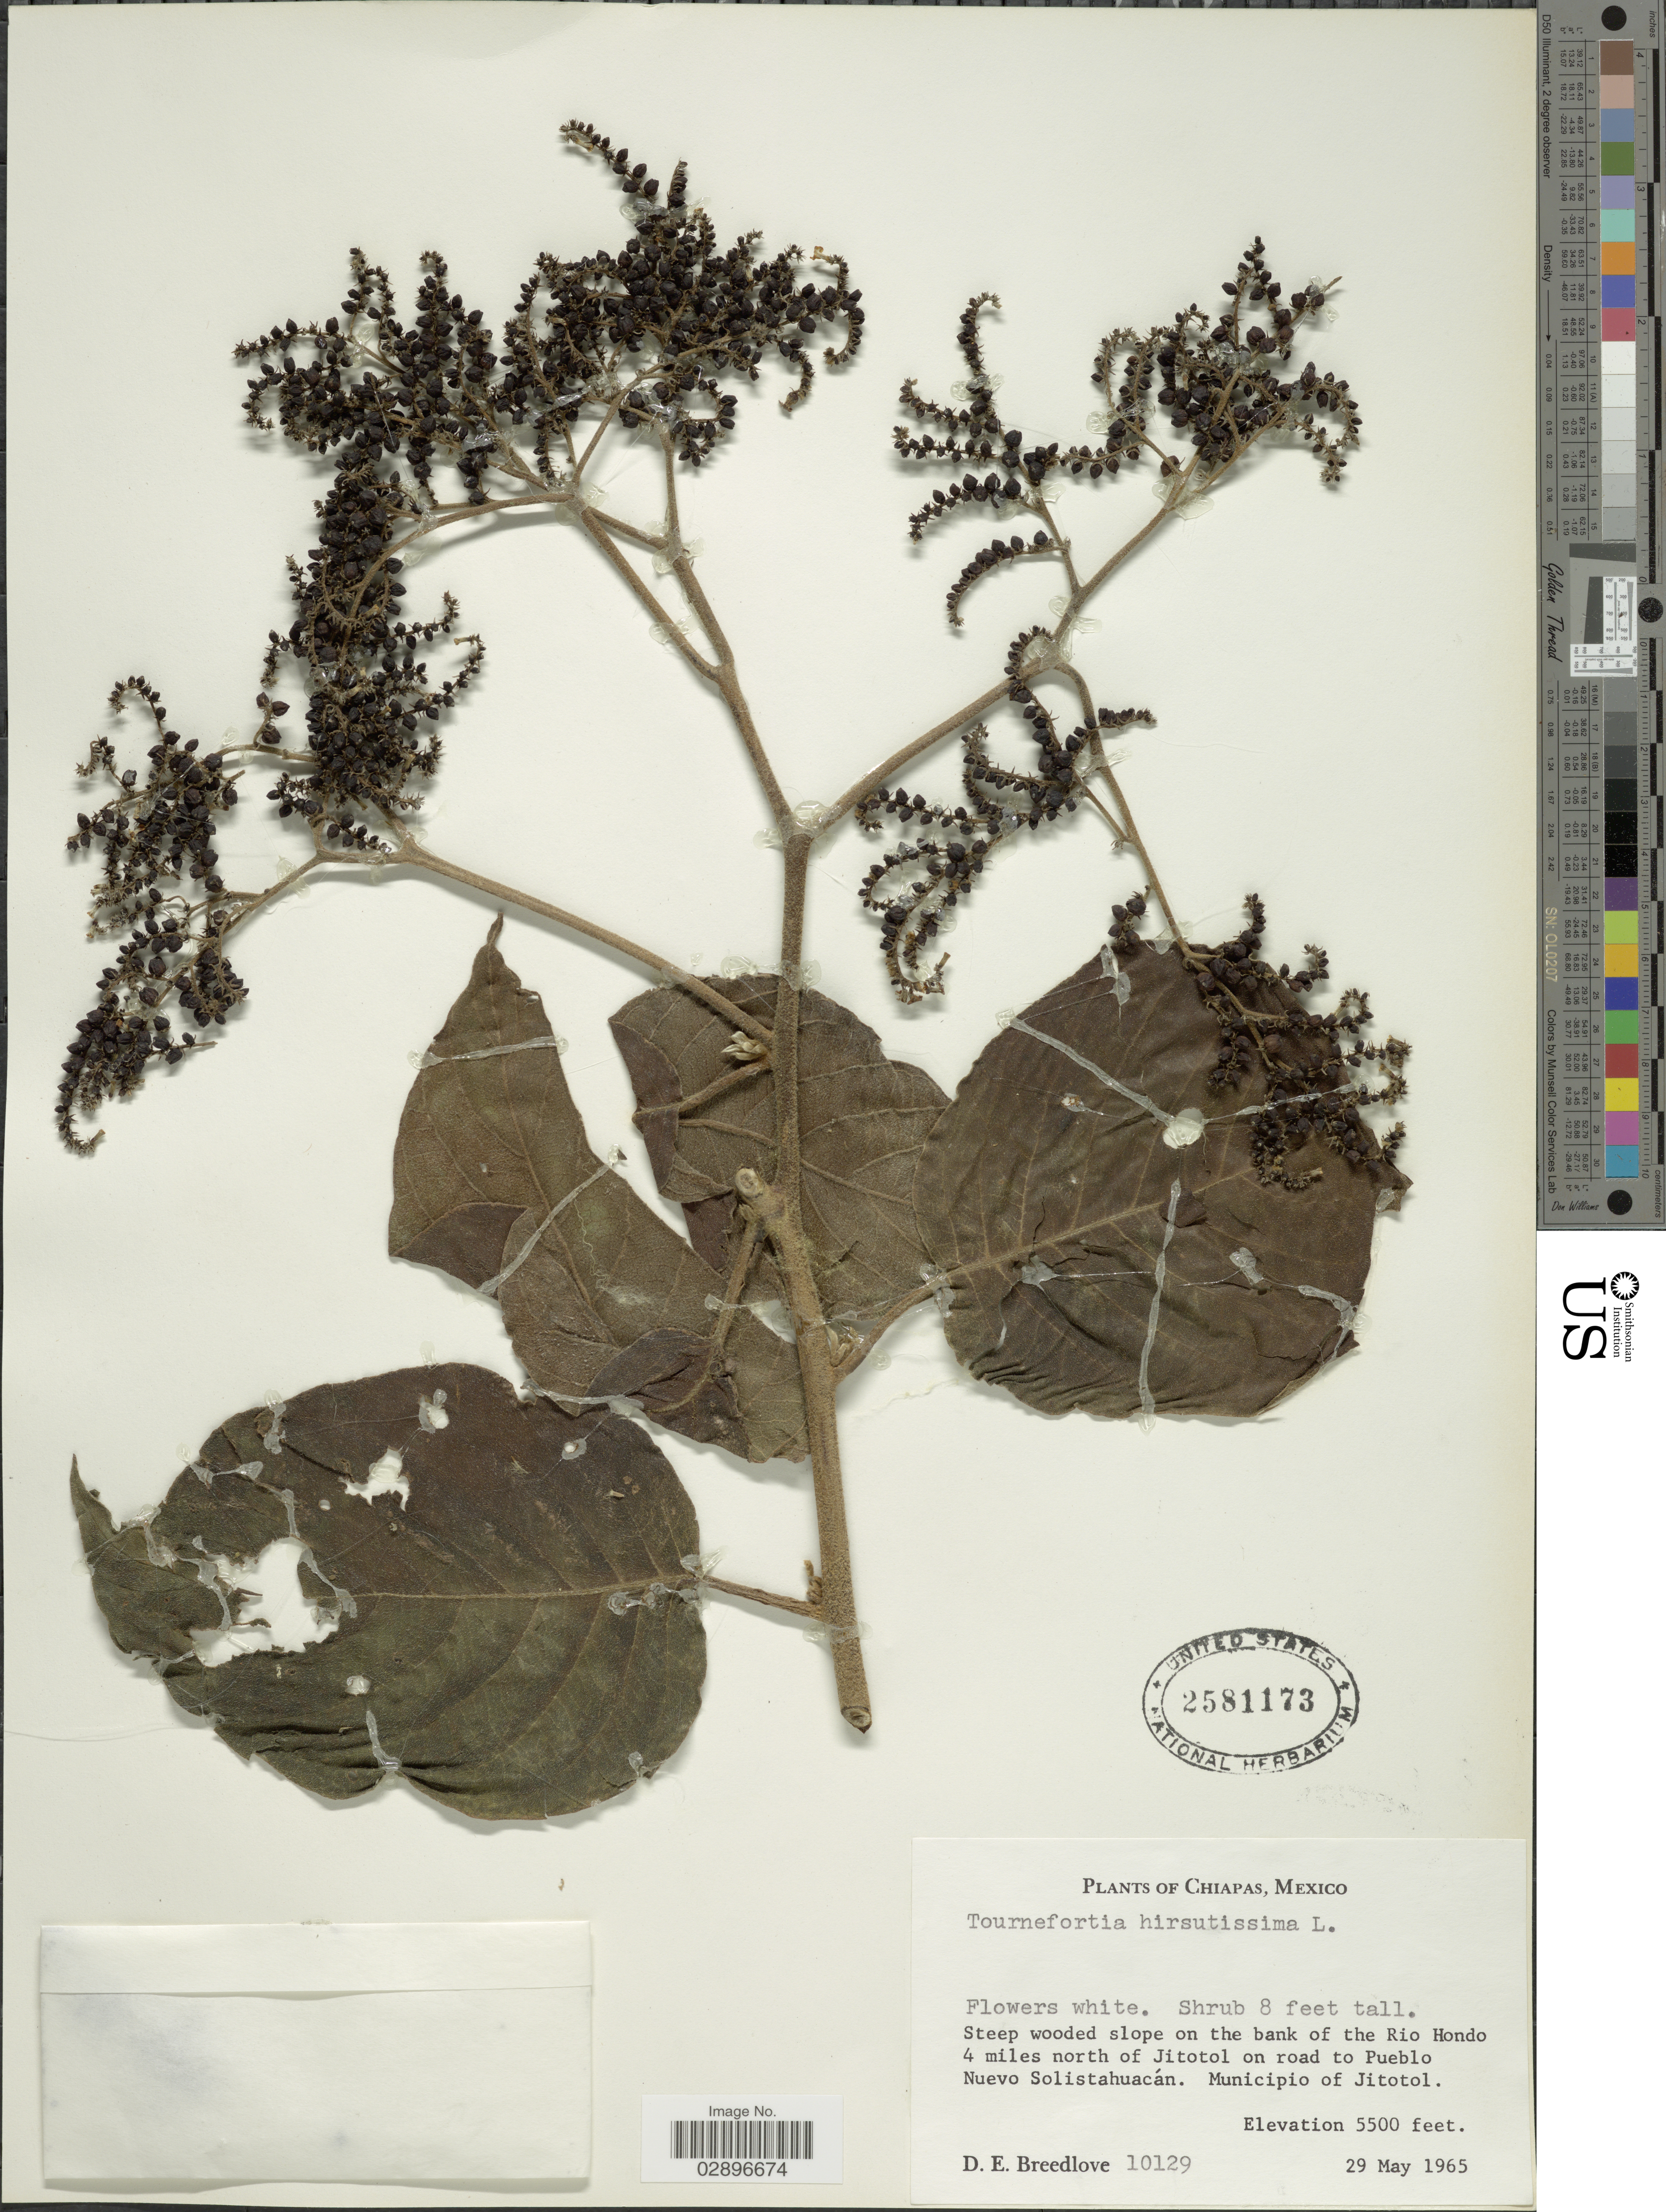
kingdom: Plantae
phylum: Tracheophyta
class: Magnoliopsida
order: Boraginales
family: Heliotropiaceae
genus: Tournefortia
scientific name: Tournefortia hirsutissima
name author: L.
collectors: D. E. Breedlove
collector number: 10129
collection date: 1965-05-29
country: Mexico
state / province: Chiapas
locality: On the bank of the Rio Hondo 4 miles north of Jitotol on road to Pueblo Nuevo Solistahuacán. Municipio of Jitotol.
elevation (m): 1676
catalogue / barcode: US 2581173